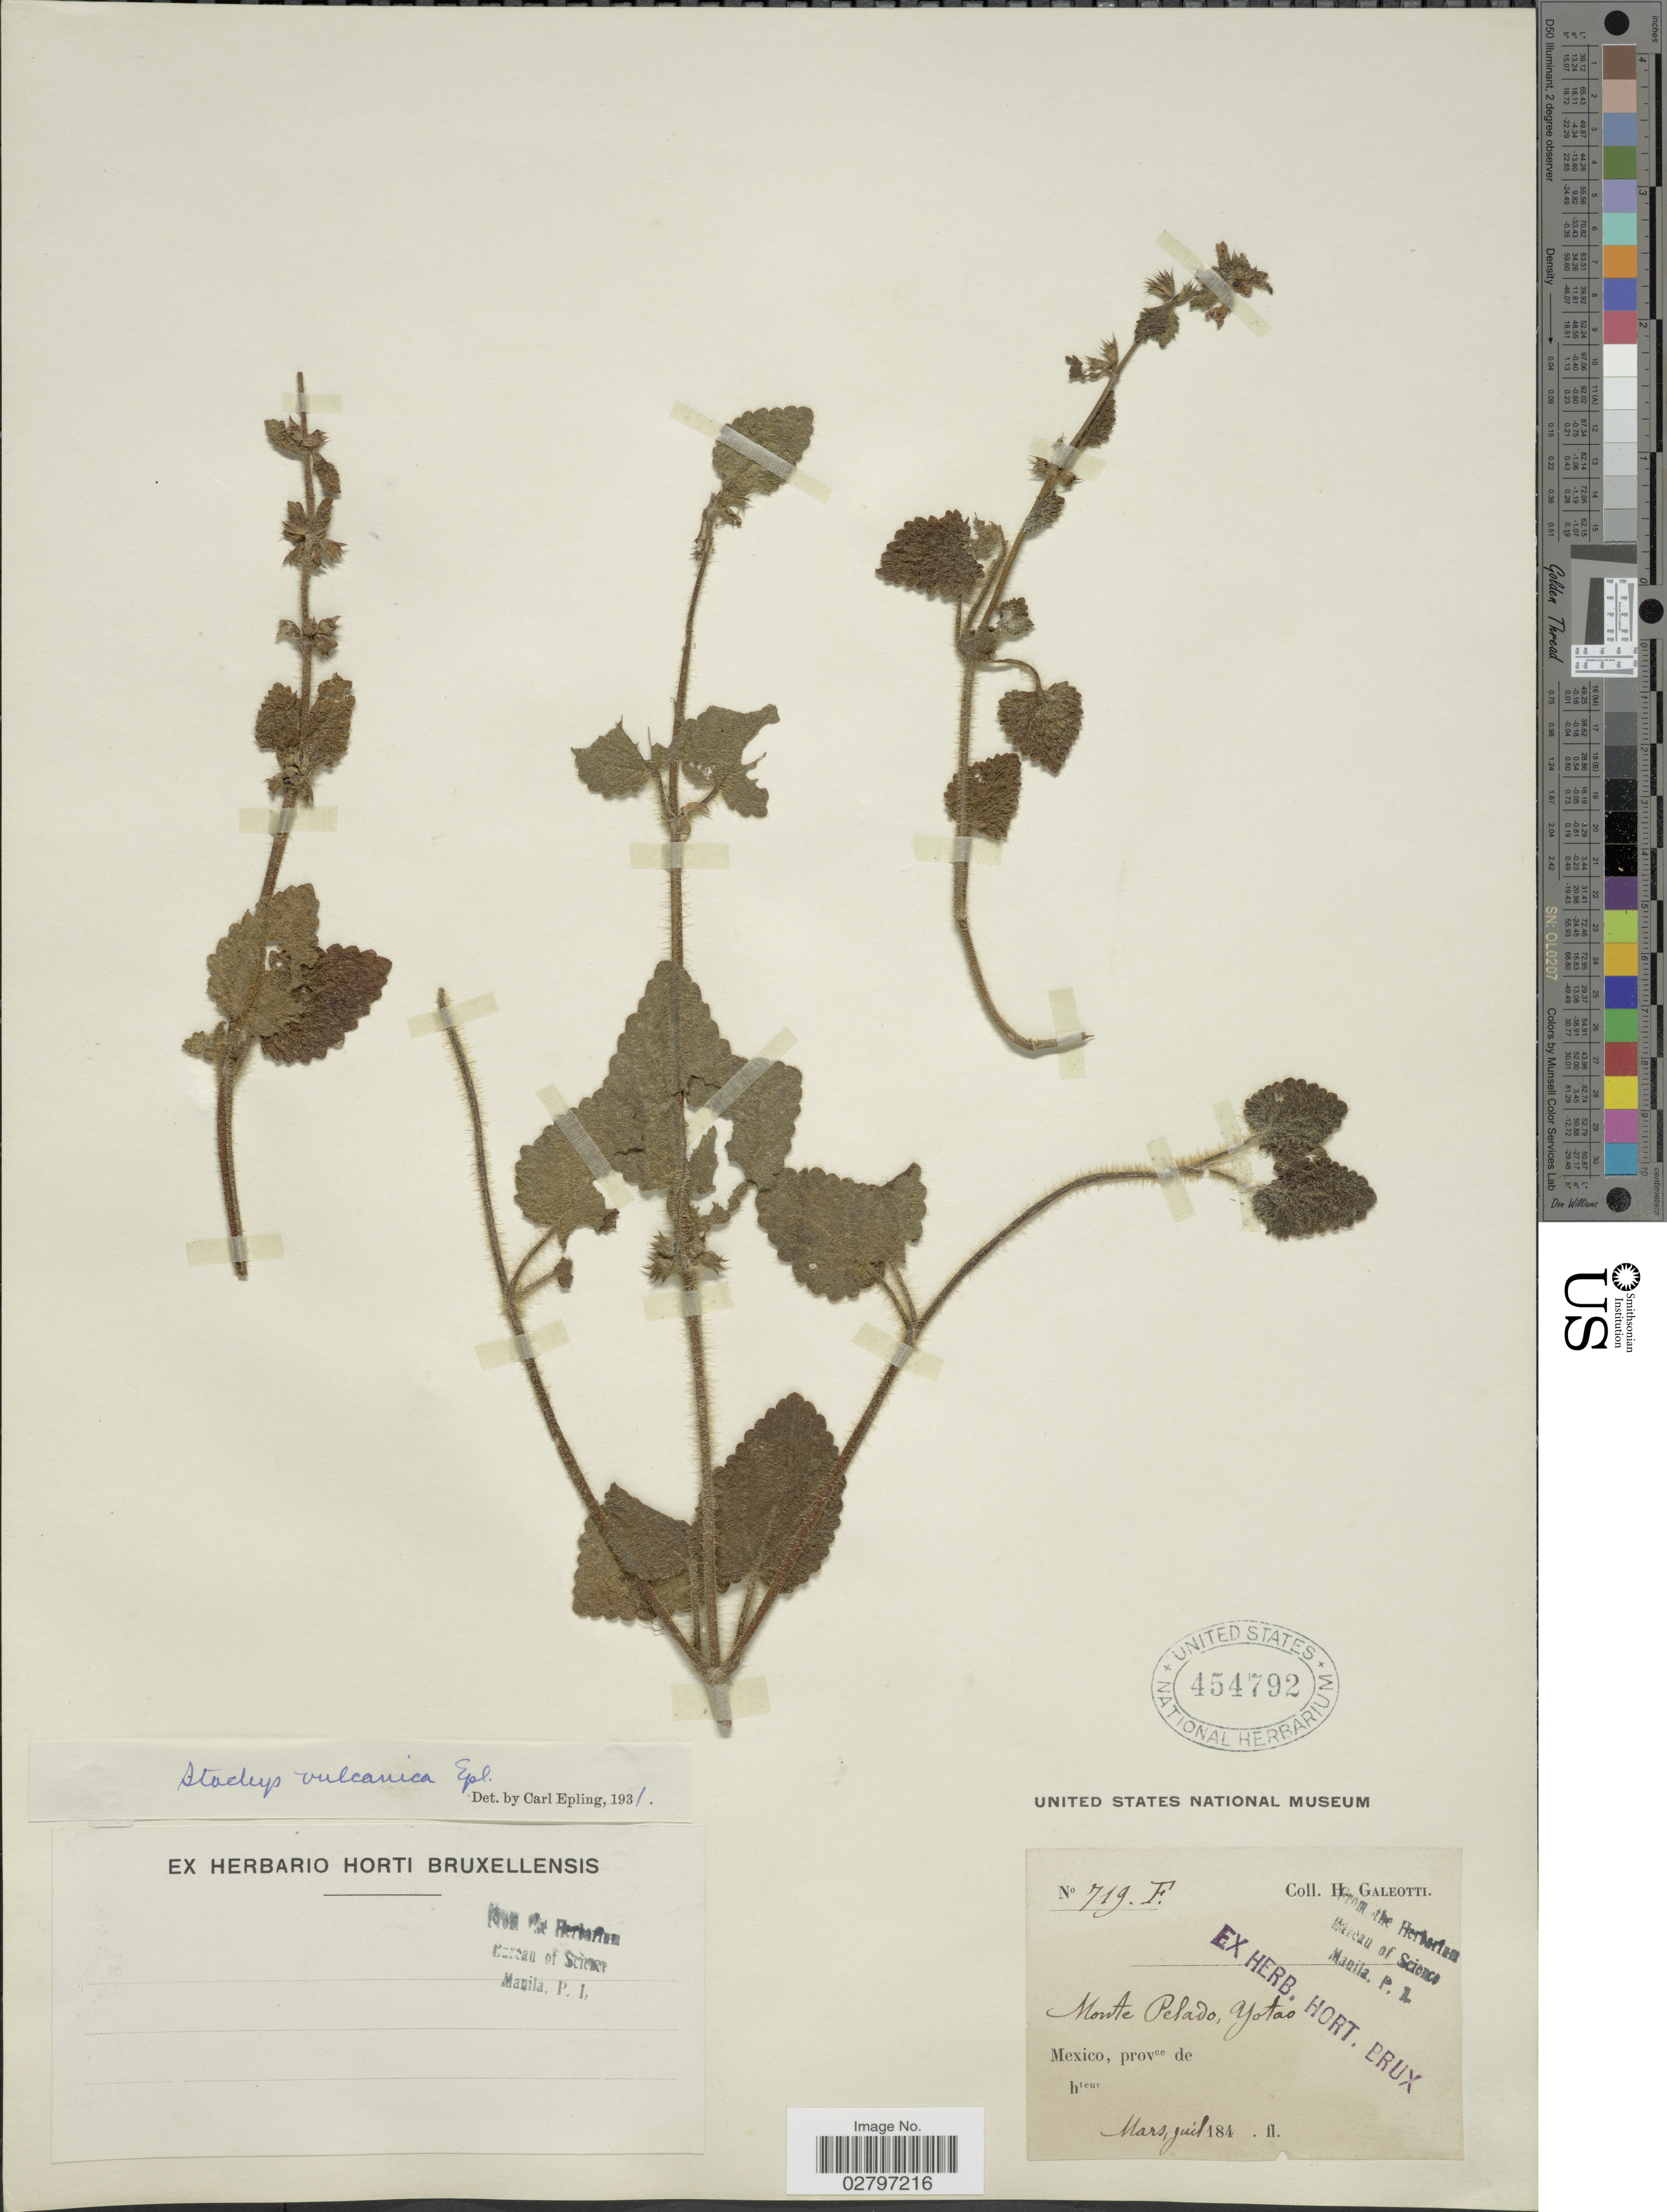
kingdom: Plantae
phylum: Tracheophyta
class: Magnoliopsida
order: Lamiales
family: Lamiaceae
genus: Stachys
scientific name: Stachys vulcanica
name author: Epling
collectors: H. G. Galeotti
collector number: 719F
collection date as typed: Mars, juil 184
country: Mexico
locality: Monte Pelado, Yotao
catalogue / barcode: US 454792